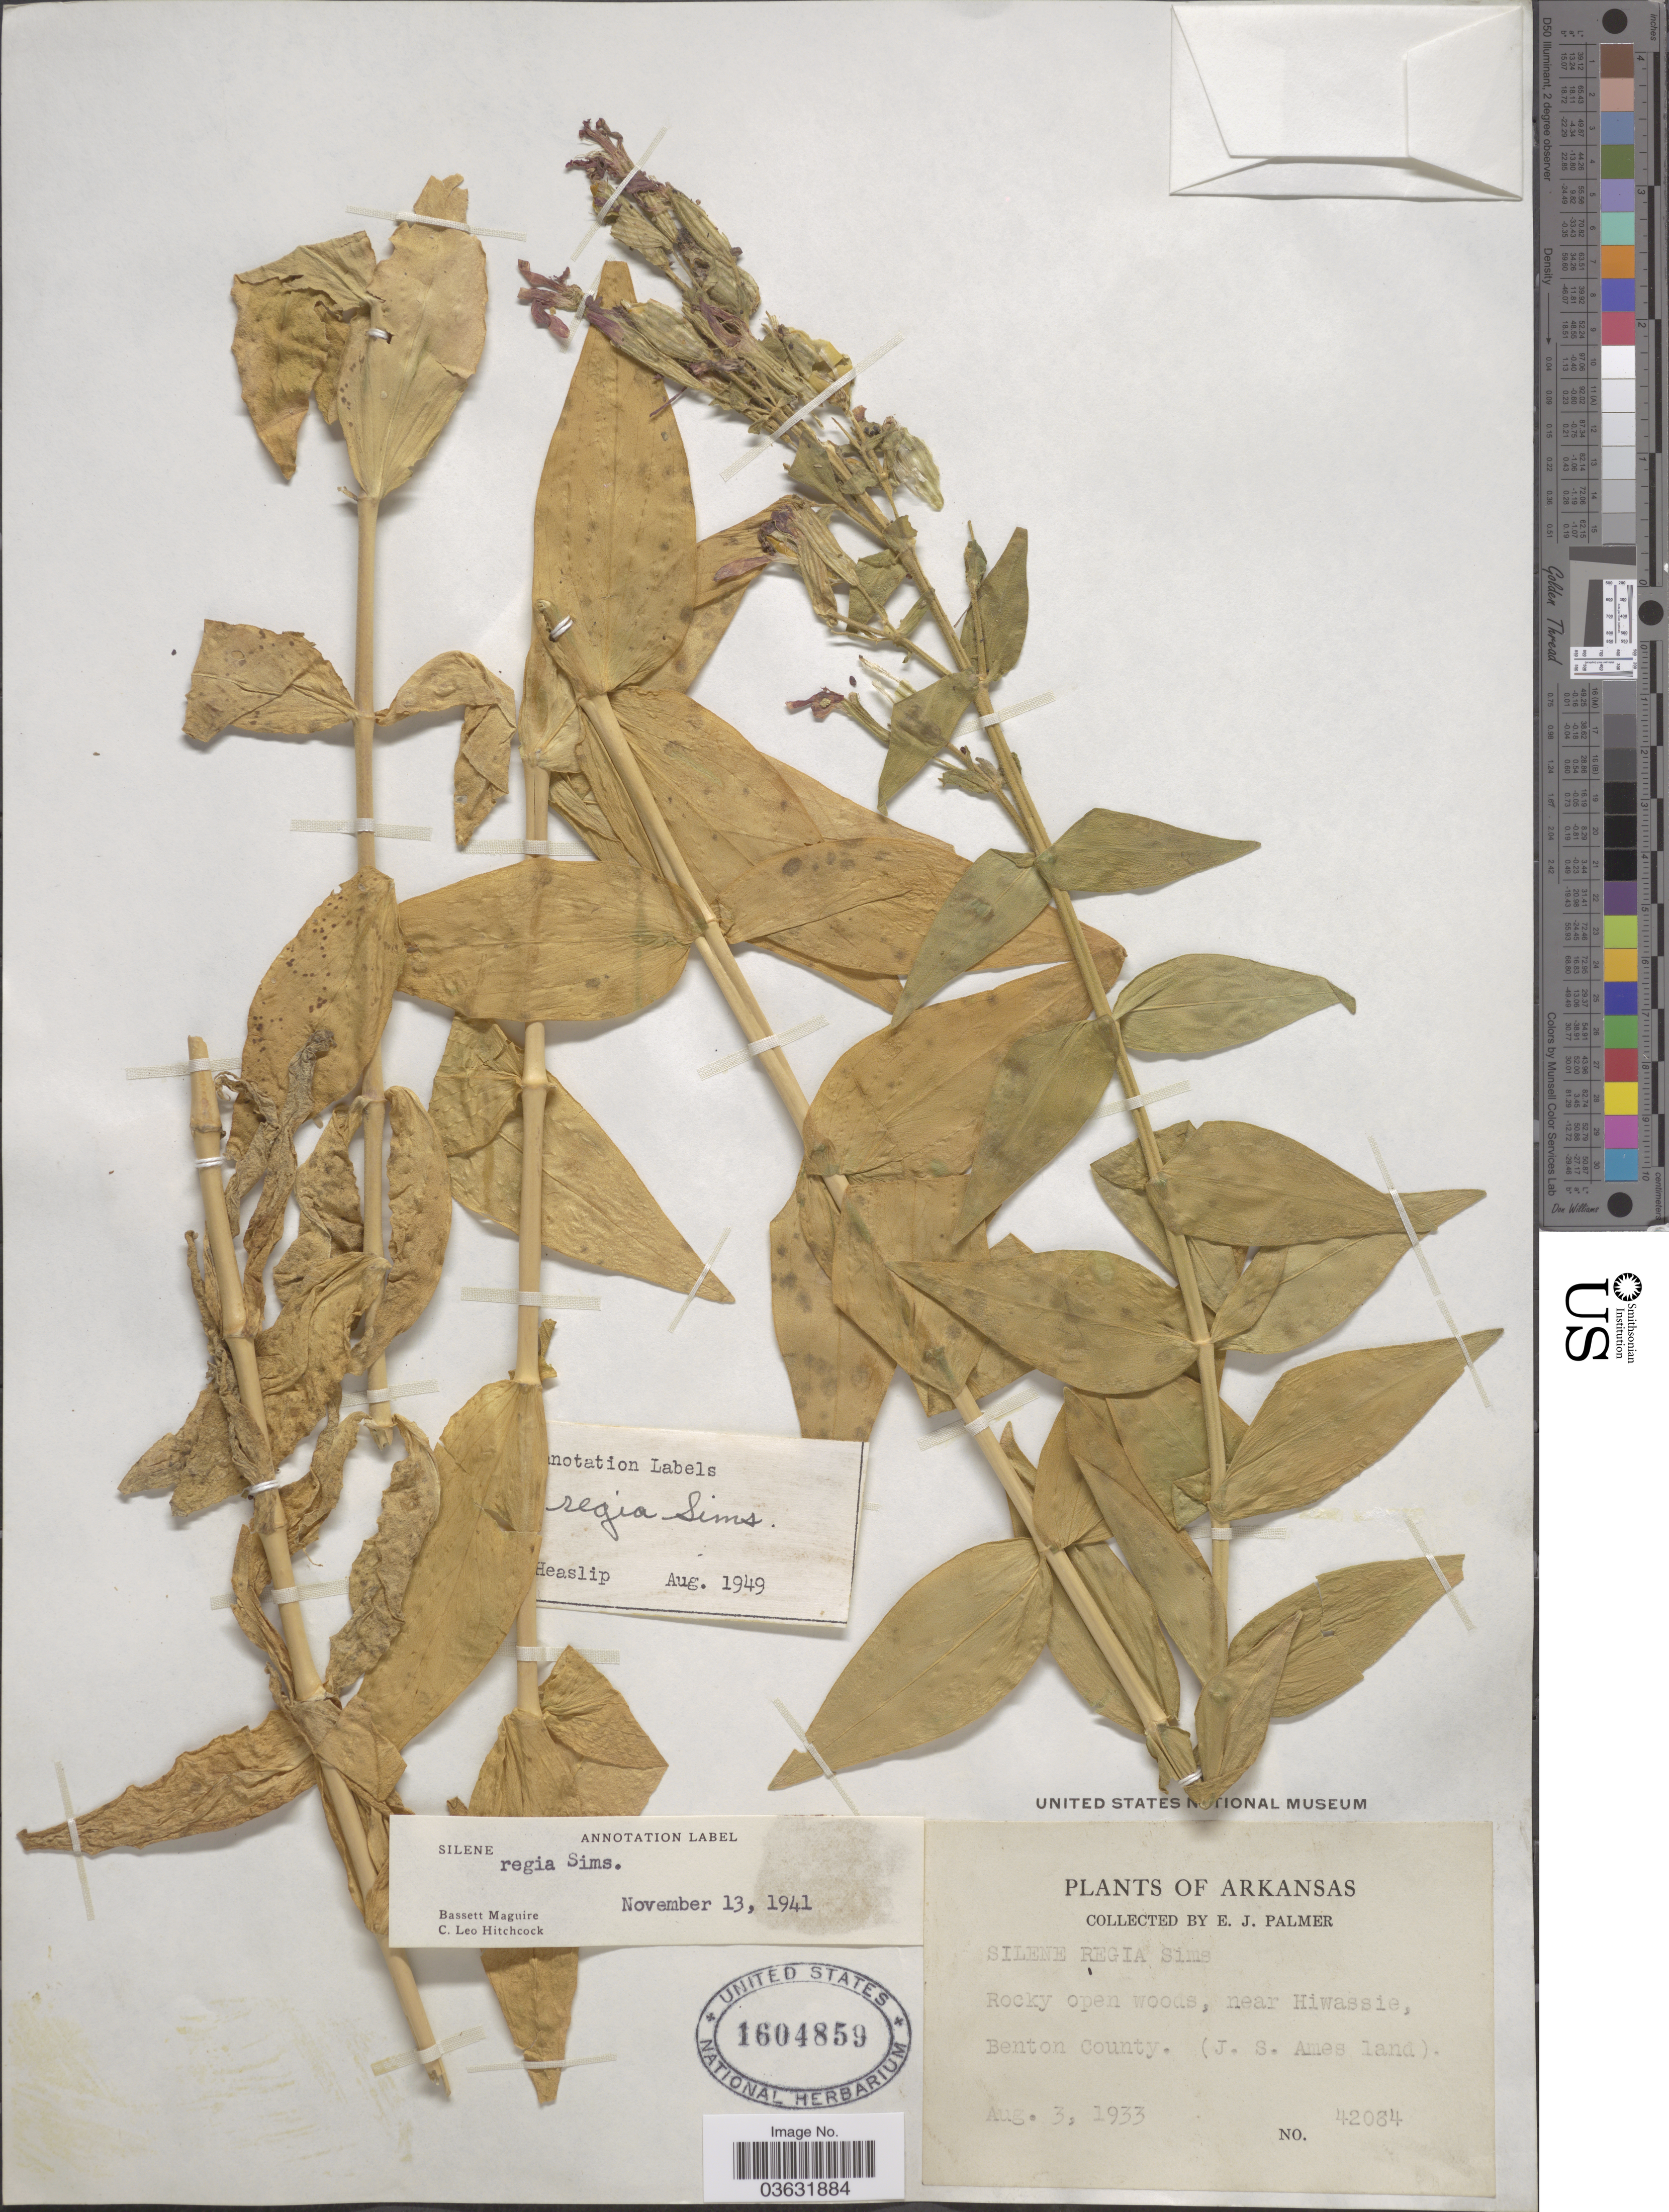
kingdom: Plantae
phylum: Tracheophyta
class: Magnoliopsida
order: Caryophyllales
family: Caryophyllaceae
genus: Silene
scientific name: Silene regia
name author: Sims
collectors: E. J. Palmer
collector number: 42084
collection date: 1933-08-03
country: United States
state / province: Arkansas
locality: Near Hiwassie, Benton County. (J. S. Ames land).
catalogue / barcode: US 1604859